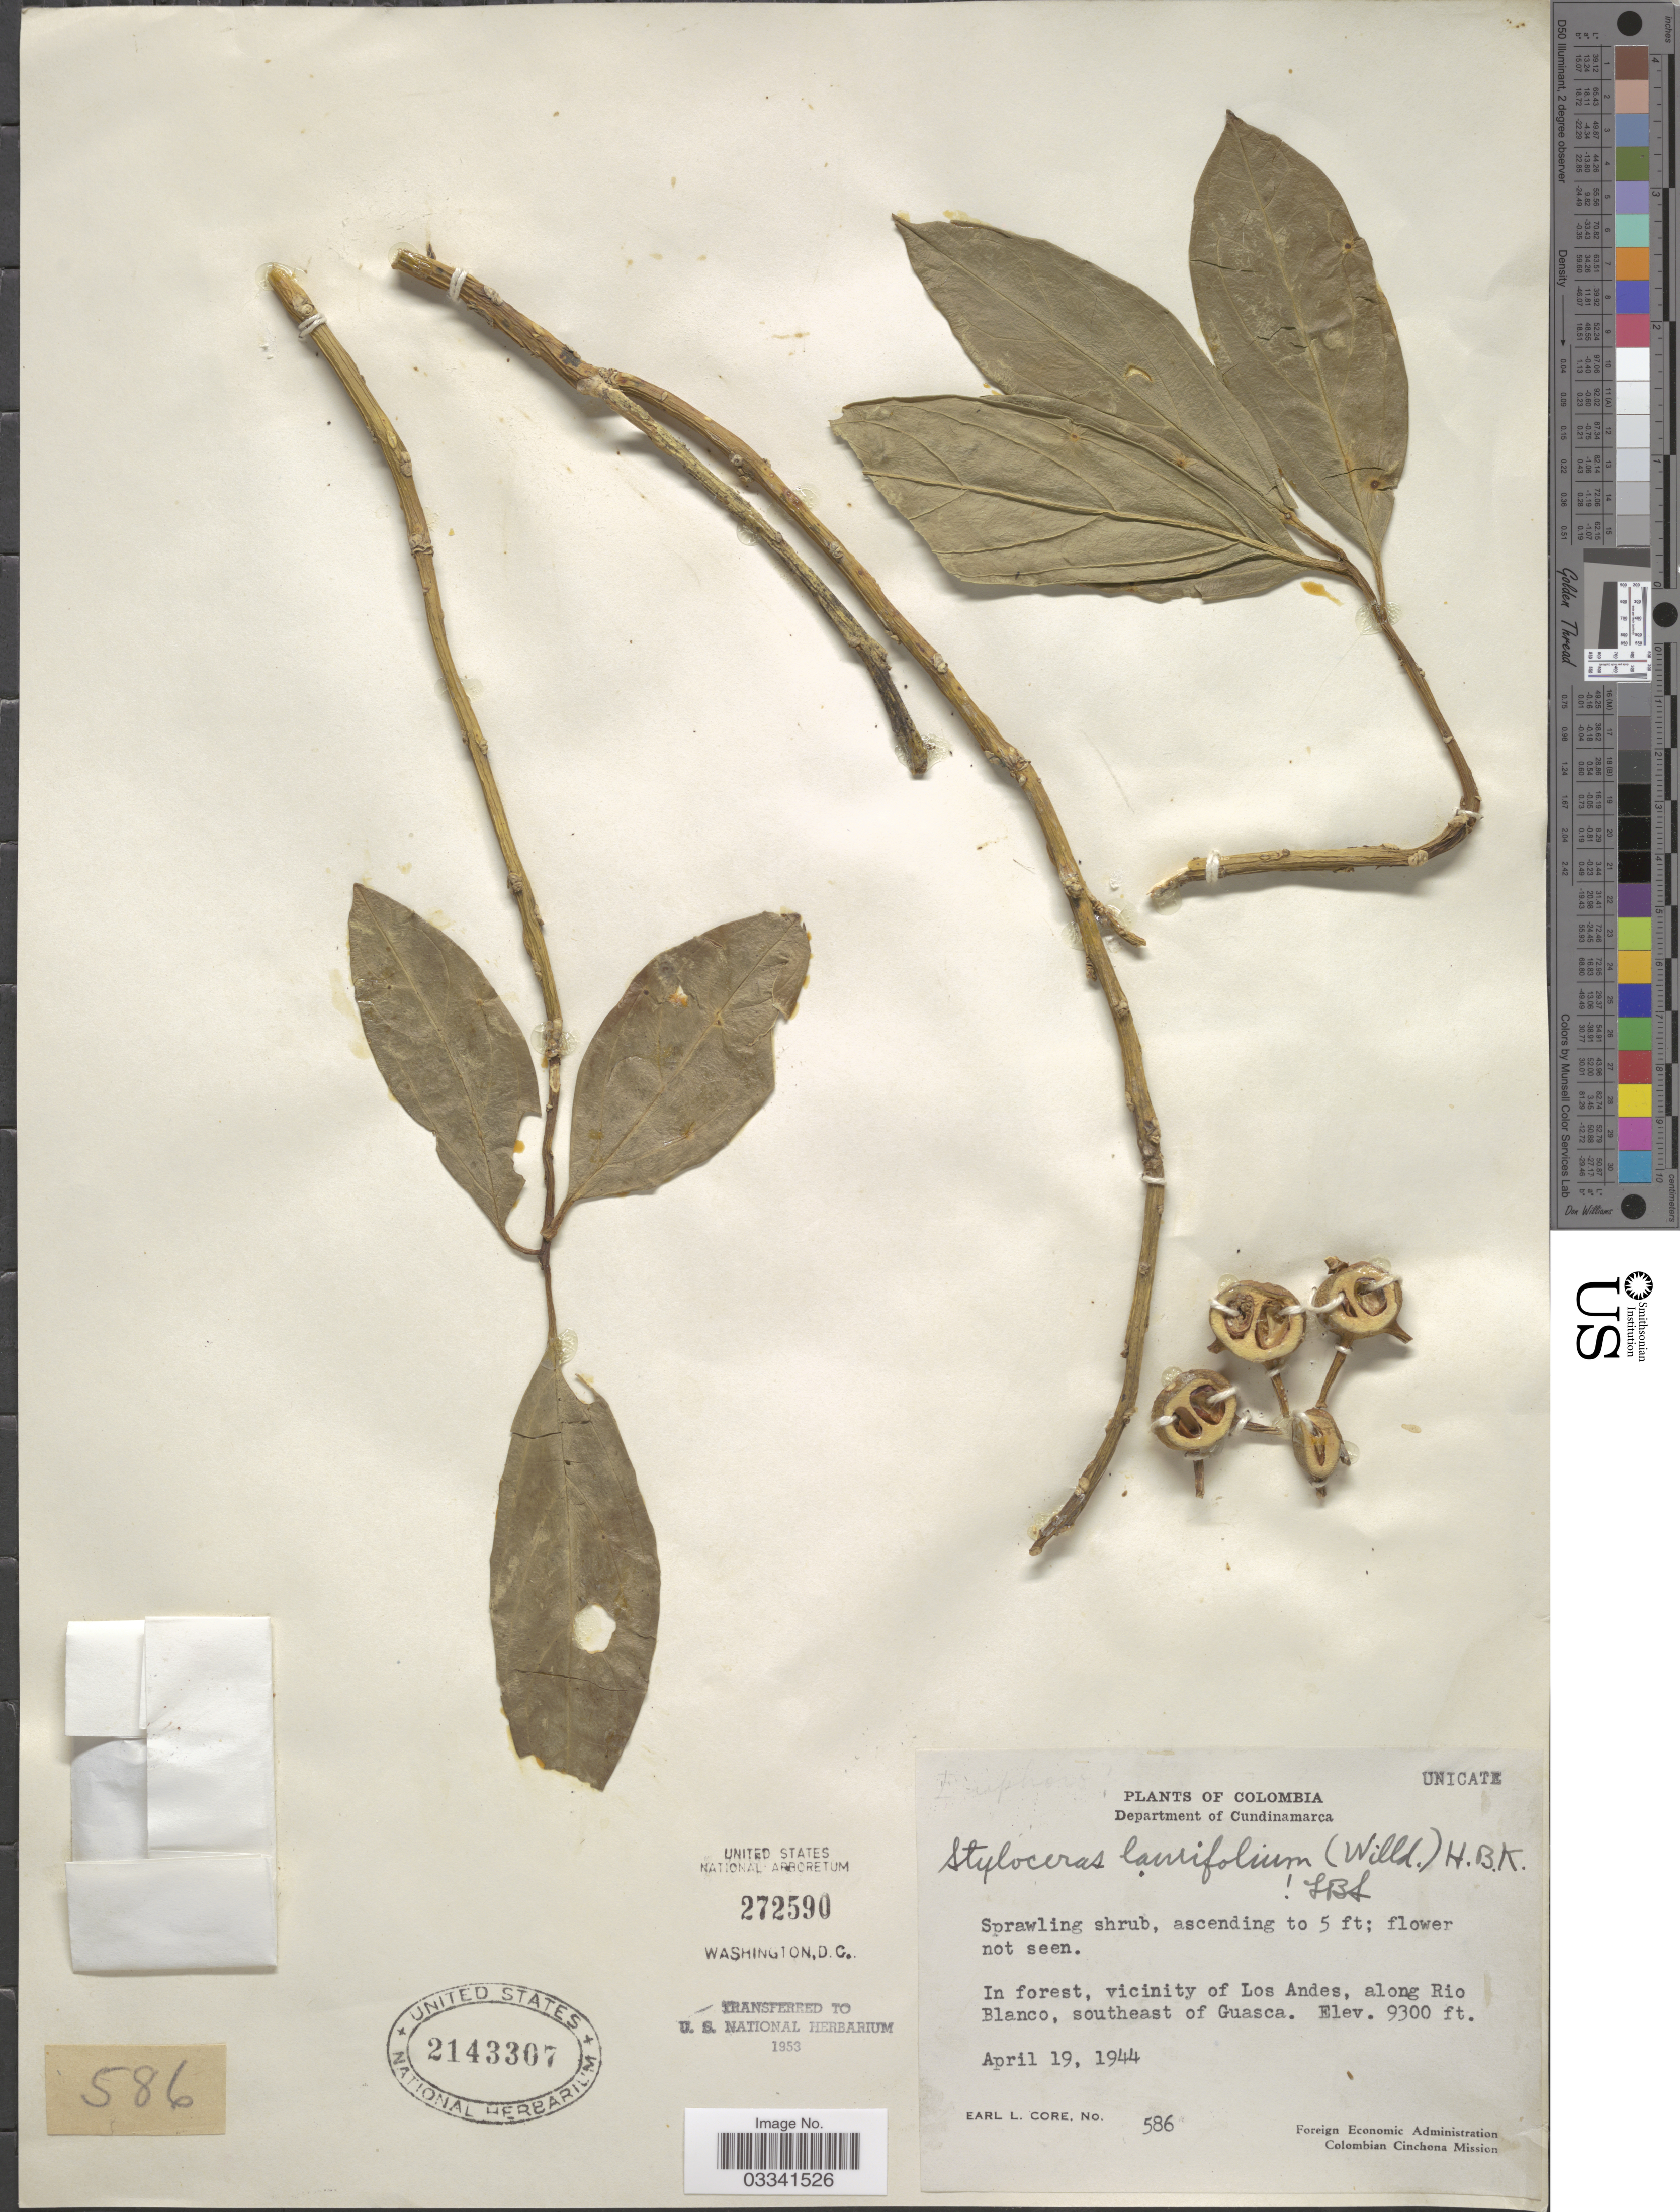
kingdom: Plantae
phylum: Tracheophyta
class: Magnoliopsida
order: Buxales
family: Buxaceae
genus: Styloceras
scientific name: Styloceras laurifolium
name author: (Willd.) Kunth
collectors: E. L. Core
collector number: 586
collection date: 1944-04-19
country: Colombia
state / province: Cundinamarca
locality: Department of Cundinamarca. In forest, vicinity of Los Andes, along Rio Blanco, southeast of Guasca.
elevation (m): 2835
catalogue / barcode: US 2143307